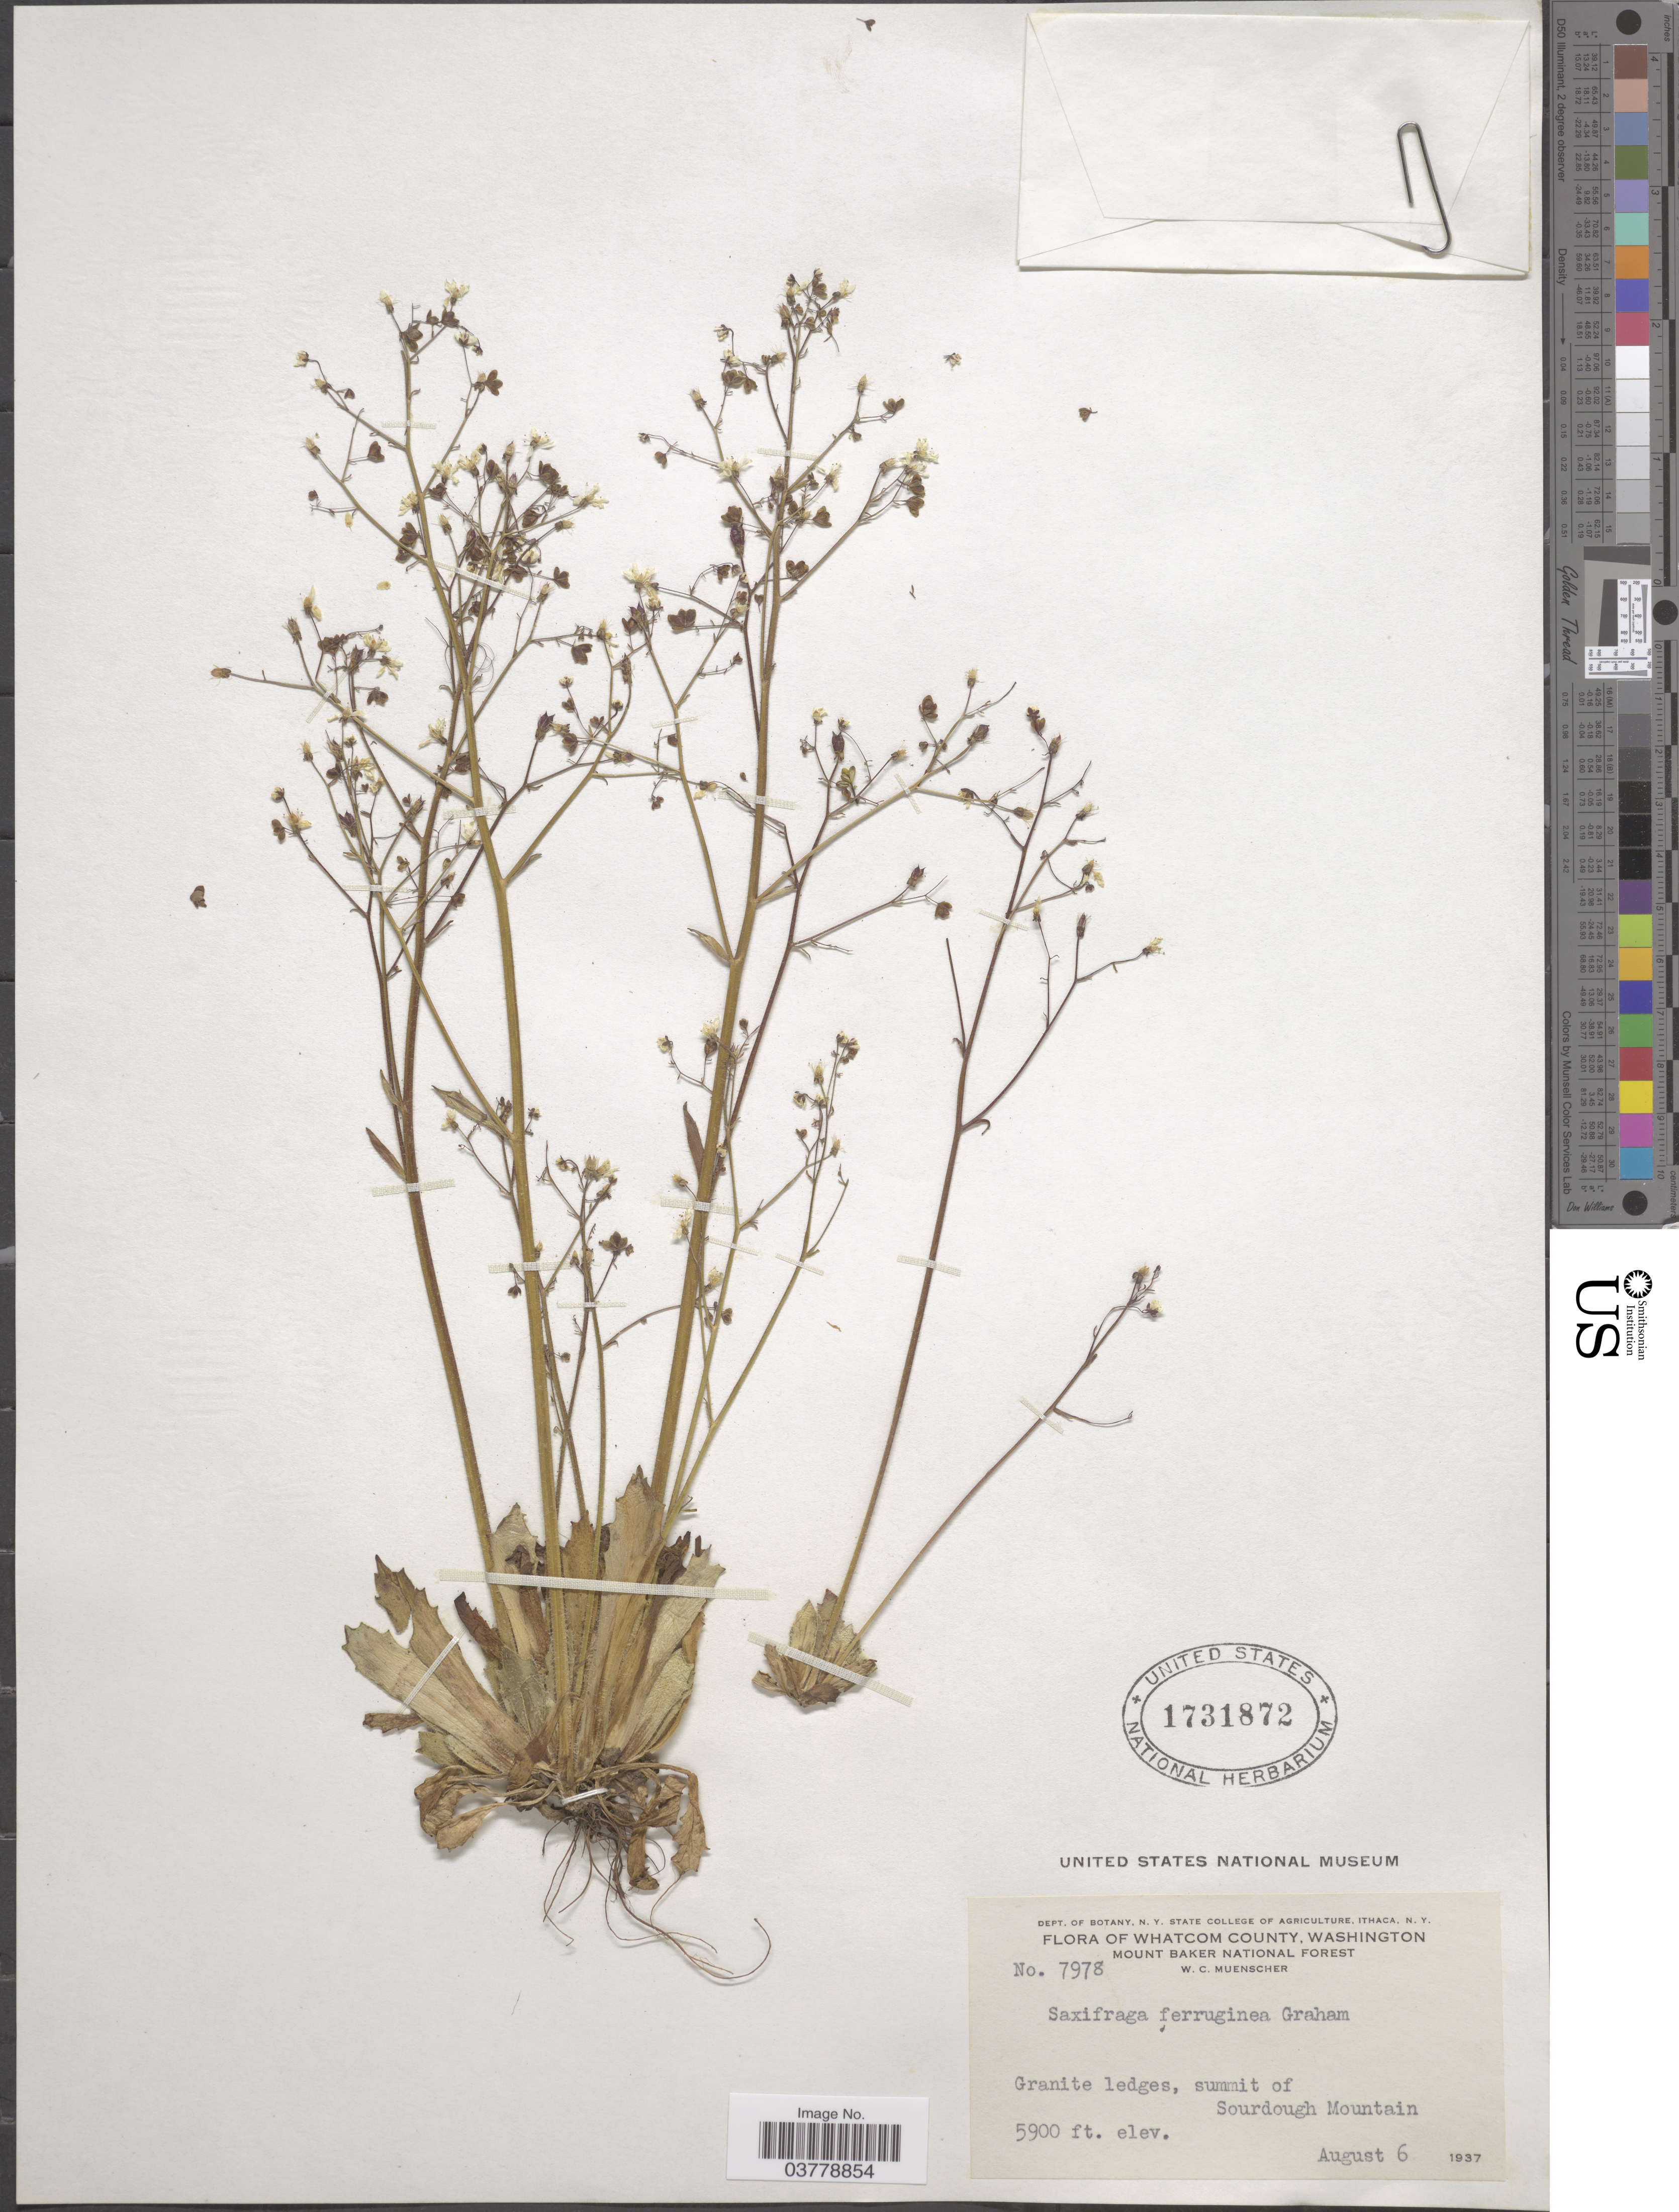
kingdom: Plantae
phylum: Tracheophyta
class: Magnoliopsida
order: Saxifragales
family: Saxifragaceae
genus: Micranthes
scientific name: Micranthes ferruginea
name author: (Graham) Brouillet & Gornall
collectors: W. Muenscher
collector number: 7978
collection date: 1937-08-06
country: United States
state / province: Washington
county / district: Whatcom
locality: Whatcom County. Mount Baker National Forest. Summit of Sourdough Mountain.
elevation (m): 1798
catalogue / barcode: US 1731872